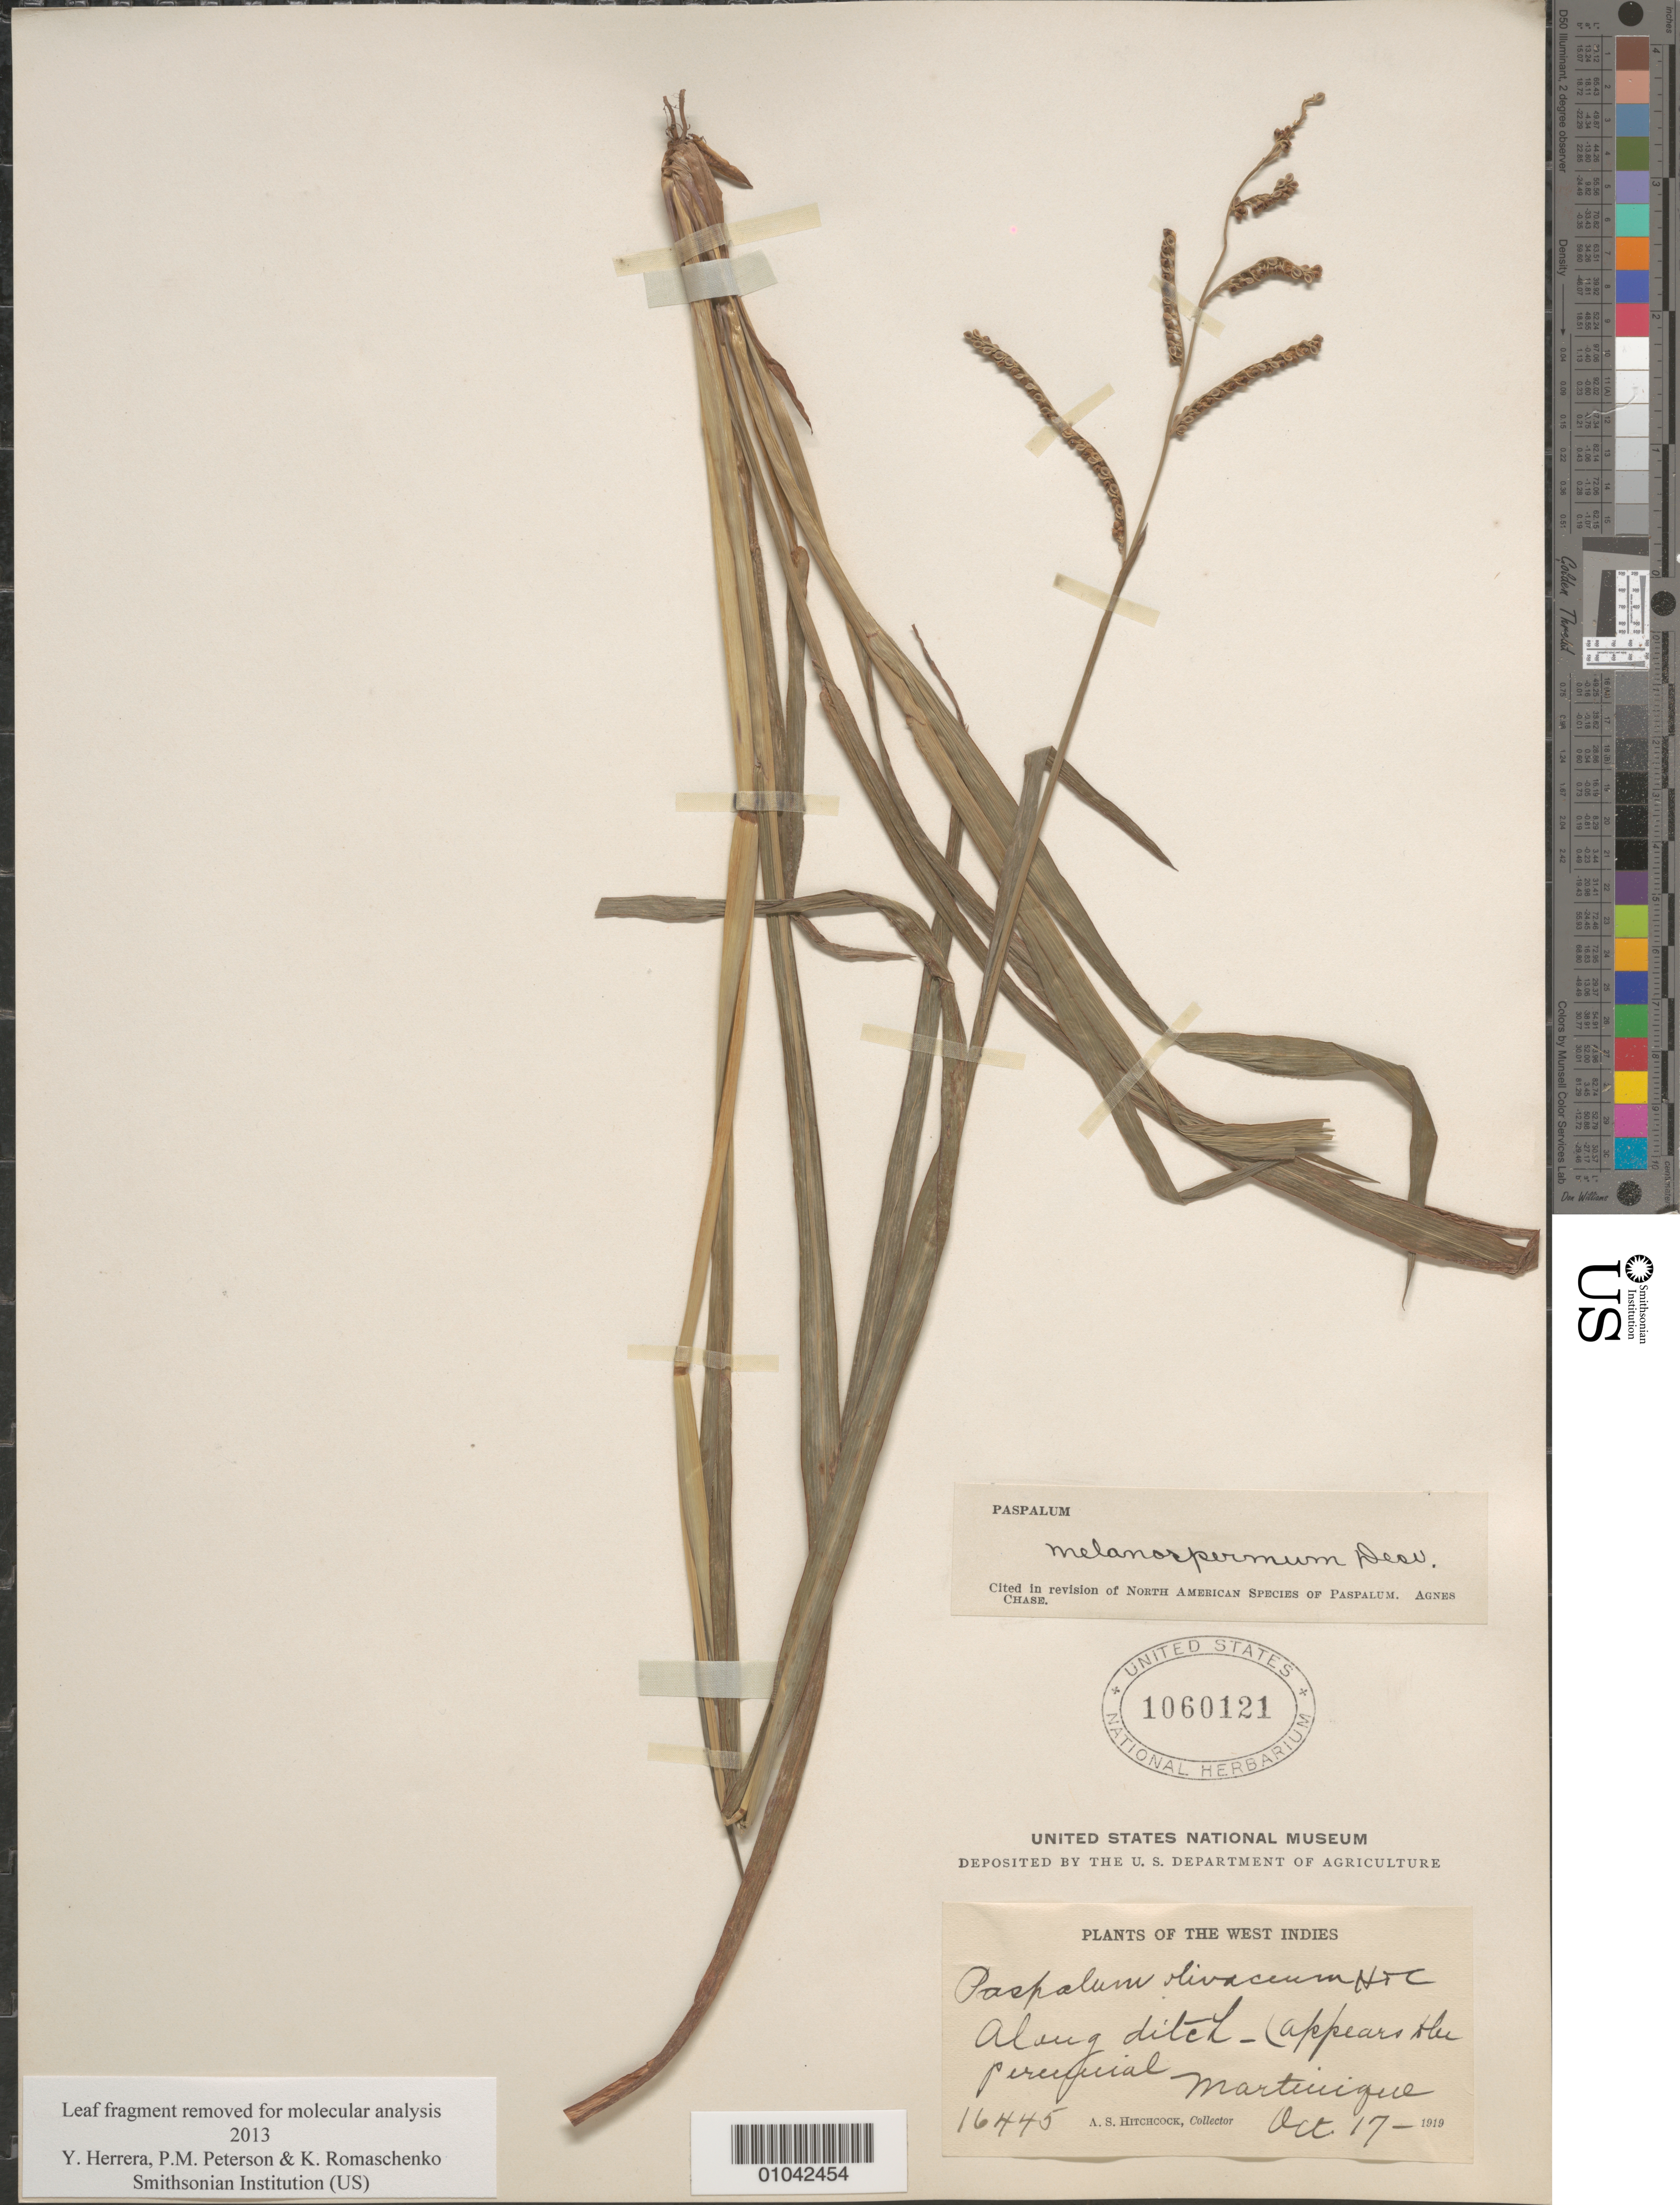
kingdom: Plantae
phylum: Tracheophyta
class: Liliopsida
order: Poales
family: Poaceae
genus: Paspalum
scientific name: Paspalum melanospermum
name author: Desv. ex Poir.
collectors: A. S. Hitchcock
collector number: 16445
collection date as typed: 17 Oct 1919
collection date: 1919-10-17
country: Martinique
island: Martinique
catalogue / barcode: US 1060121